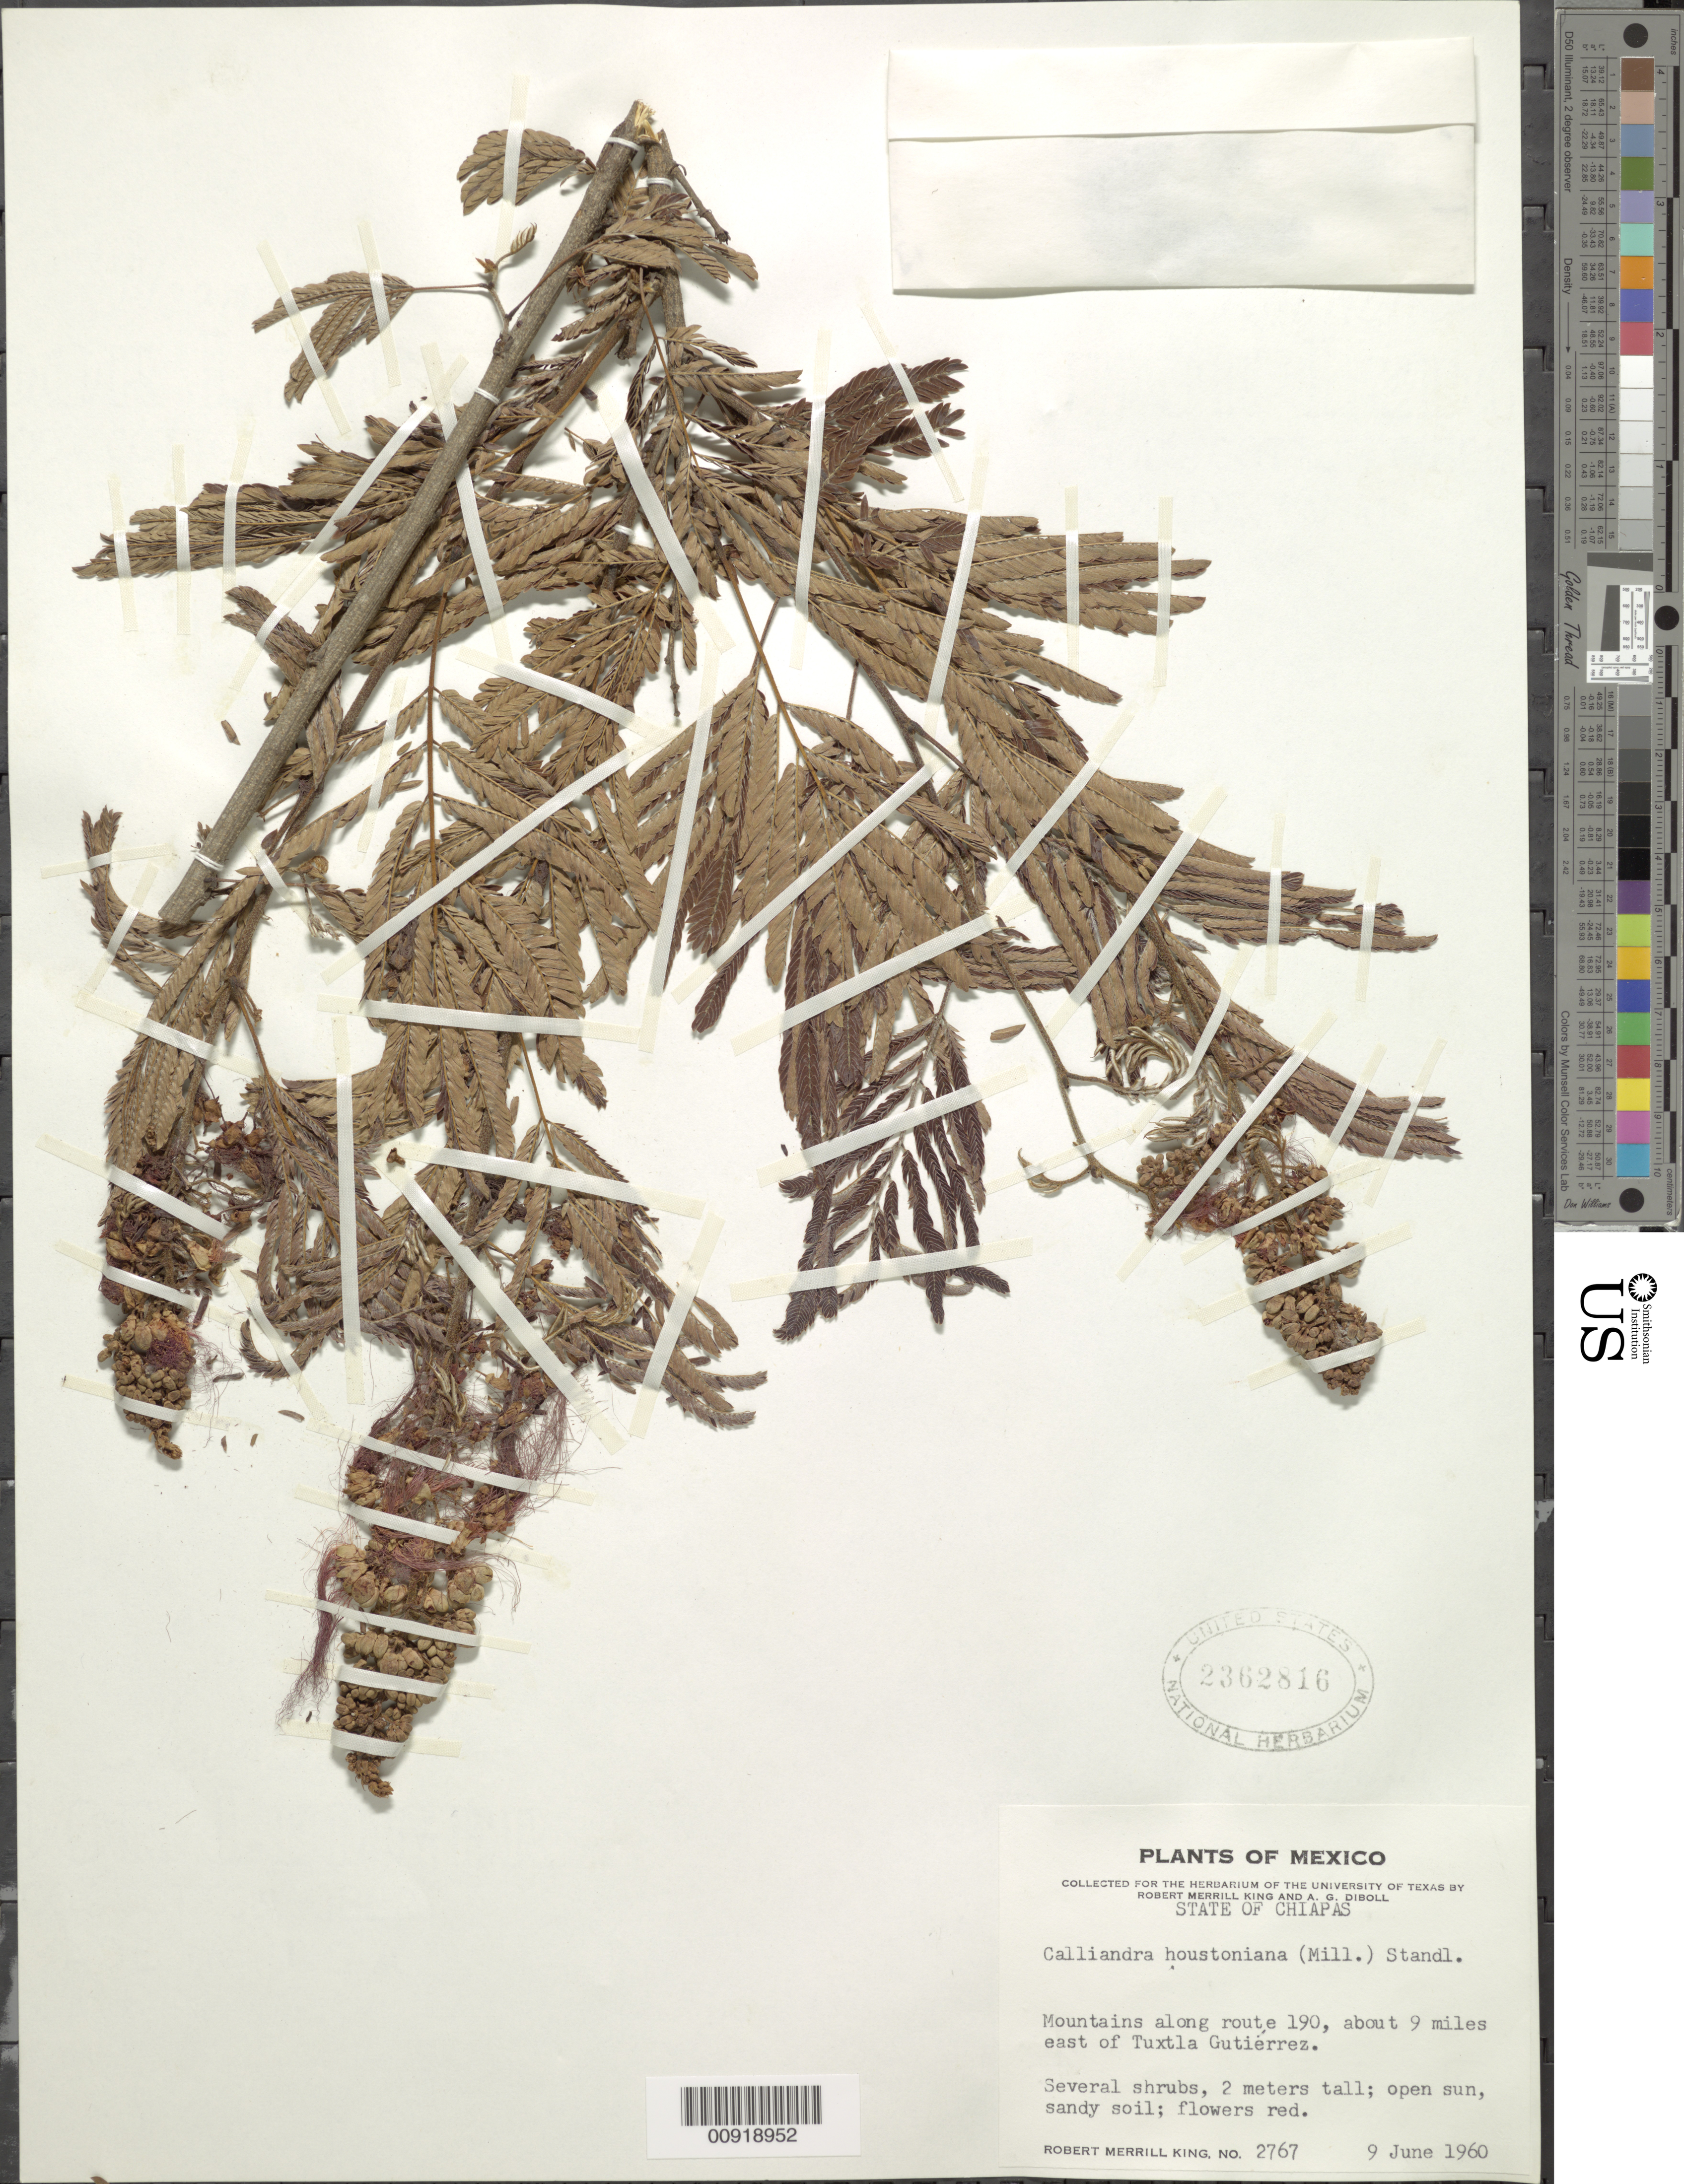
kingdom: Plantae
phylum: Tracheophyta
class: Magnoliopsida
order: Fabales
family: Fabaceae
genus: Calliandra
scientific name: Calliandra houstoniana var. calothyrsus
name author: (Meisn.) Barneby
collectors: R. M. King & A. Diboll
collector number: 2767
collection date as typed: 09 Jun 1960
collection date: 1960-06-09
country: Mexico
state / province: Chiapas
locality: Mountains along route 190, about 9 miles east of Tuxtla Gutiérrez.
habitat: Open sun, sandy soil.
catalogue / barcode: US 2362816